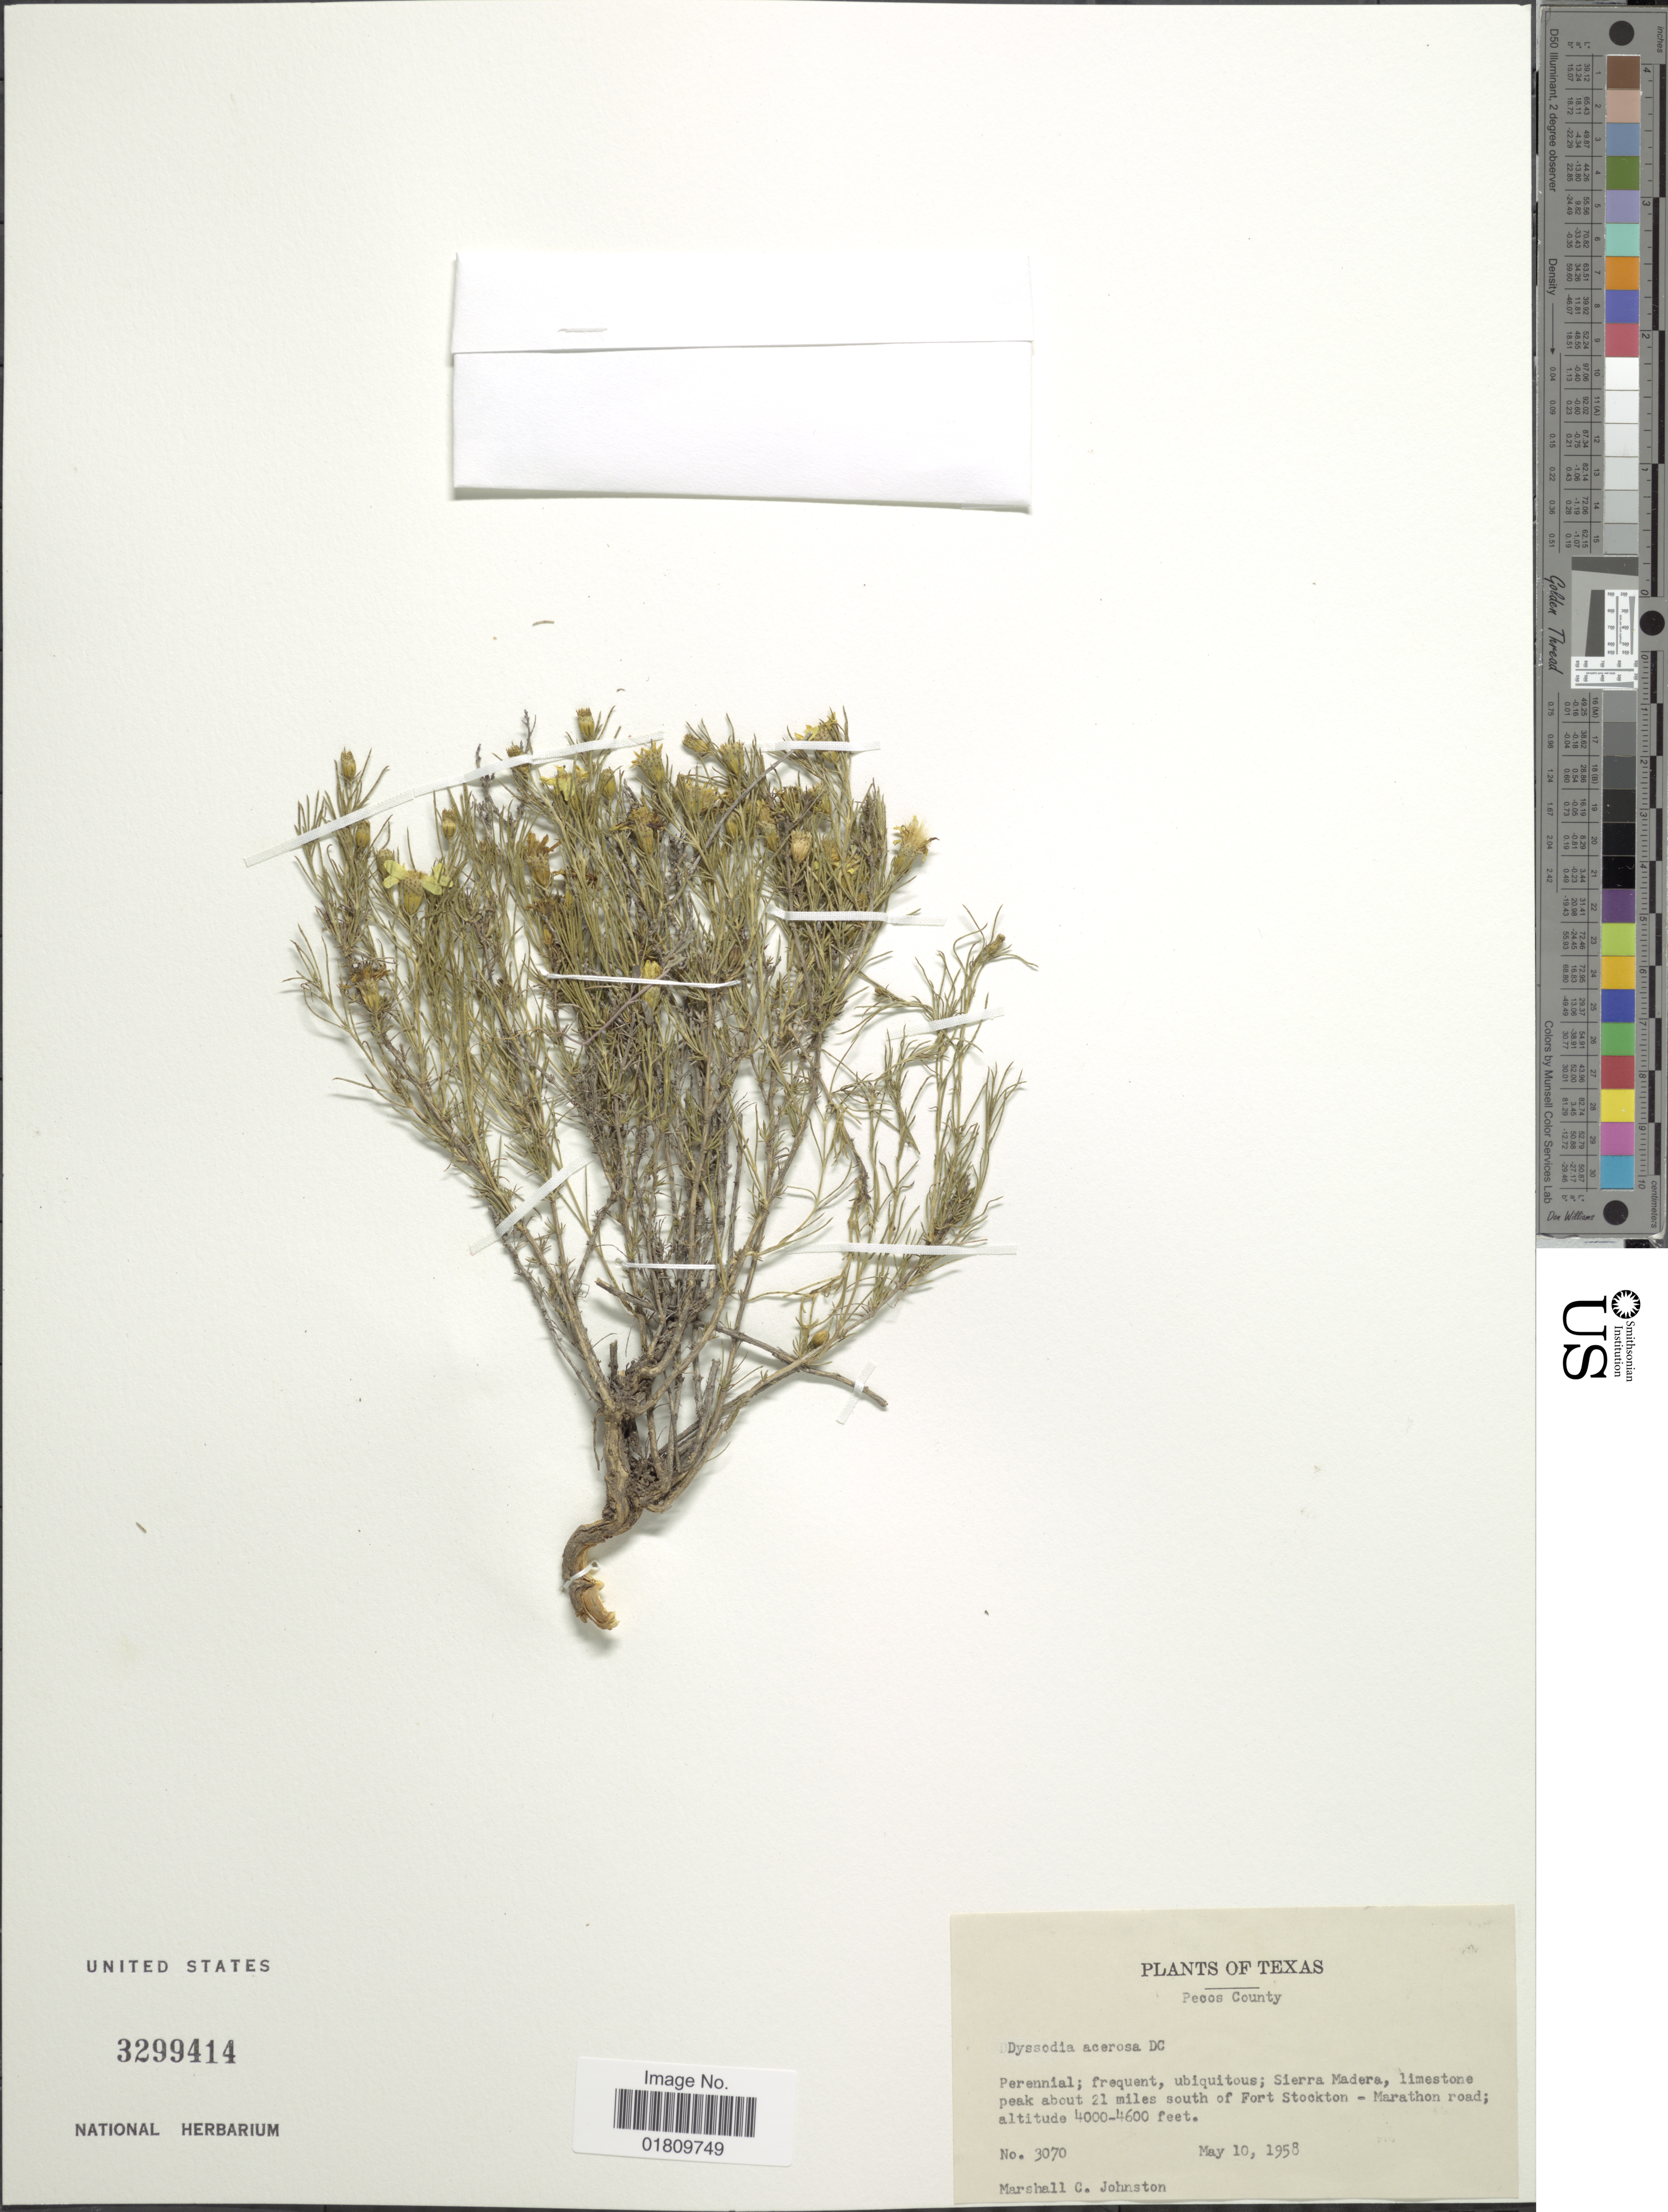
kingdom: Plantae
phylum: Tracheophyta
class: Magnoliopsida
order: Asterales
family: Asteraceae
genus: Thymophylla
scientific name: Thymophylla acerosa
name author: (DC.) Strother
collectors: M. Johnston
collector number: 3070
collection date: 1958-05-10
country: United States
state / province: Texas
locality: Pecos County, Sierra Madera, limestone peak about 21 miles south of Fort Stockton, Marathon Road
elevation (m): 1219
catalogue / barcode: US 3299414